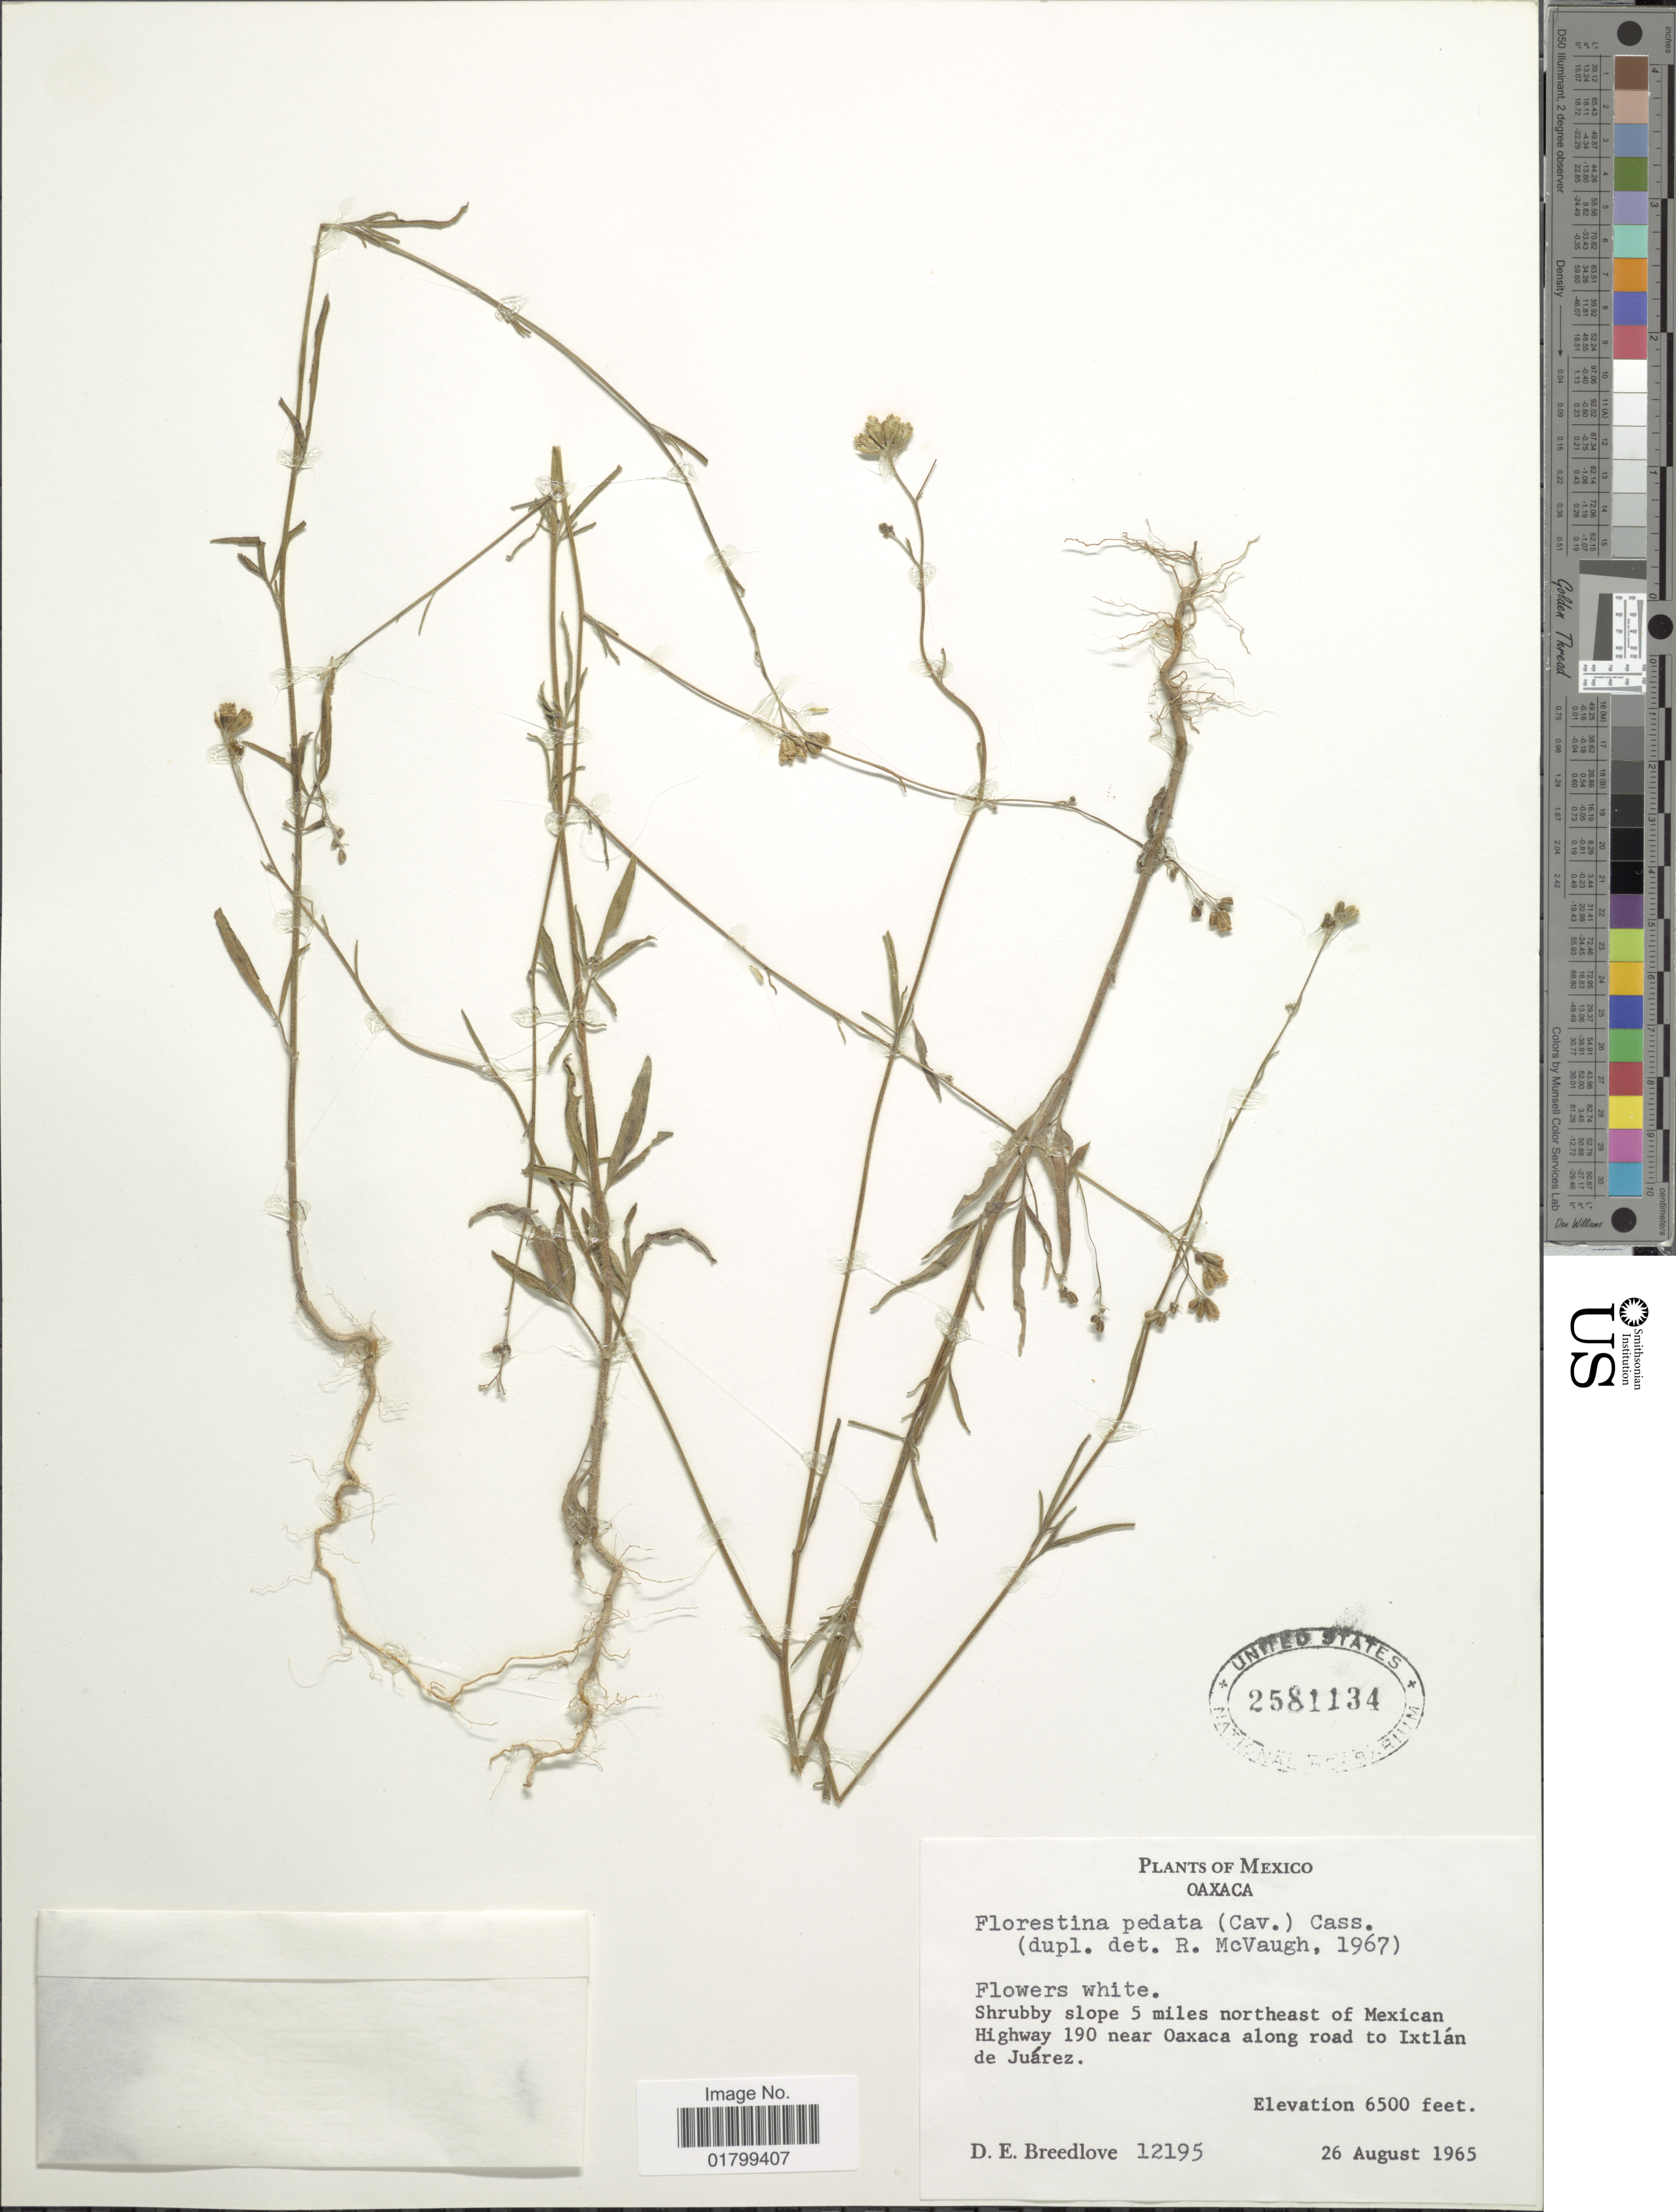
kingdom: Plantae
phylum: Tracheophyta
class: Magnoliopsida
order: Asterales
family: Asteraceae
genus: Florestina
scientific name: Florestina pedata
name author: (Cav.) Cass.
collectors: D. E. Breedlove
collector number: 12195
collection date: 1965-08-26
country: Mexico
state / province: Oaxaca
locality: Shrubby slope 5 miles northeast of Mexican Highway 190 near Oaxaca along road to Ixtlan de Juarez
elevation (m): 1981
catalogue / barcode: US 2581134